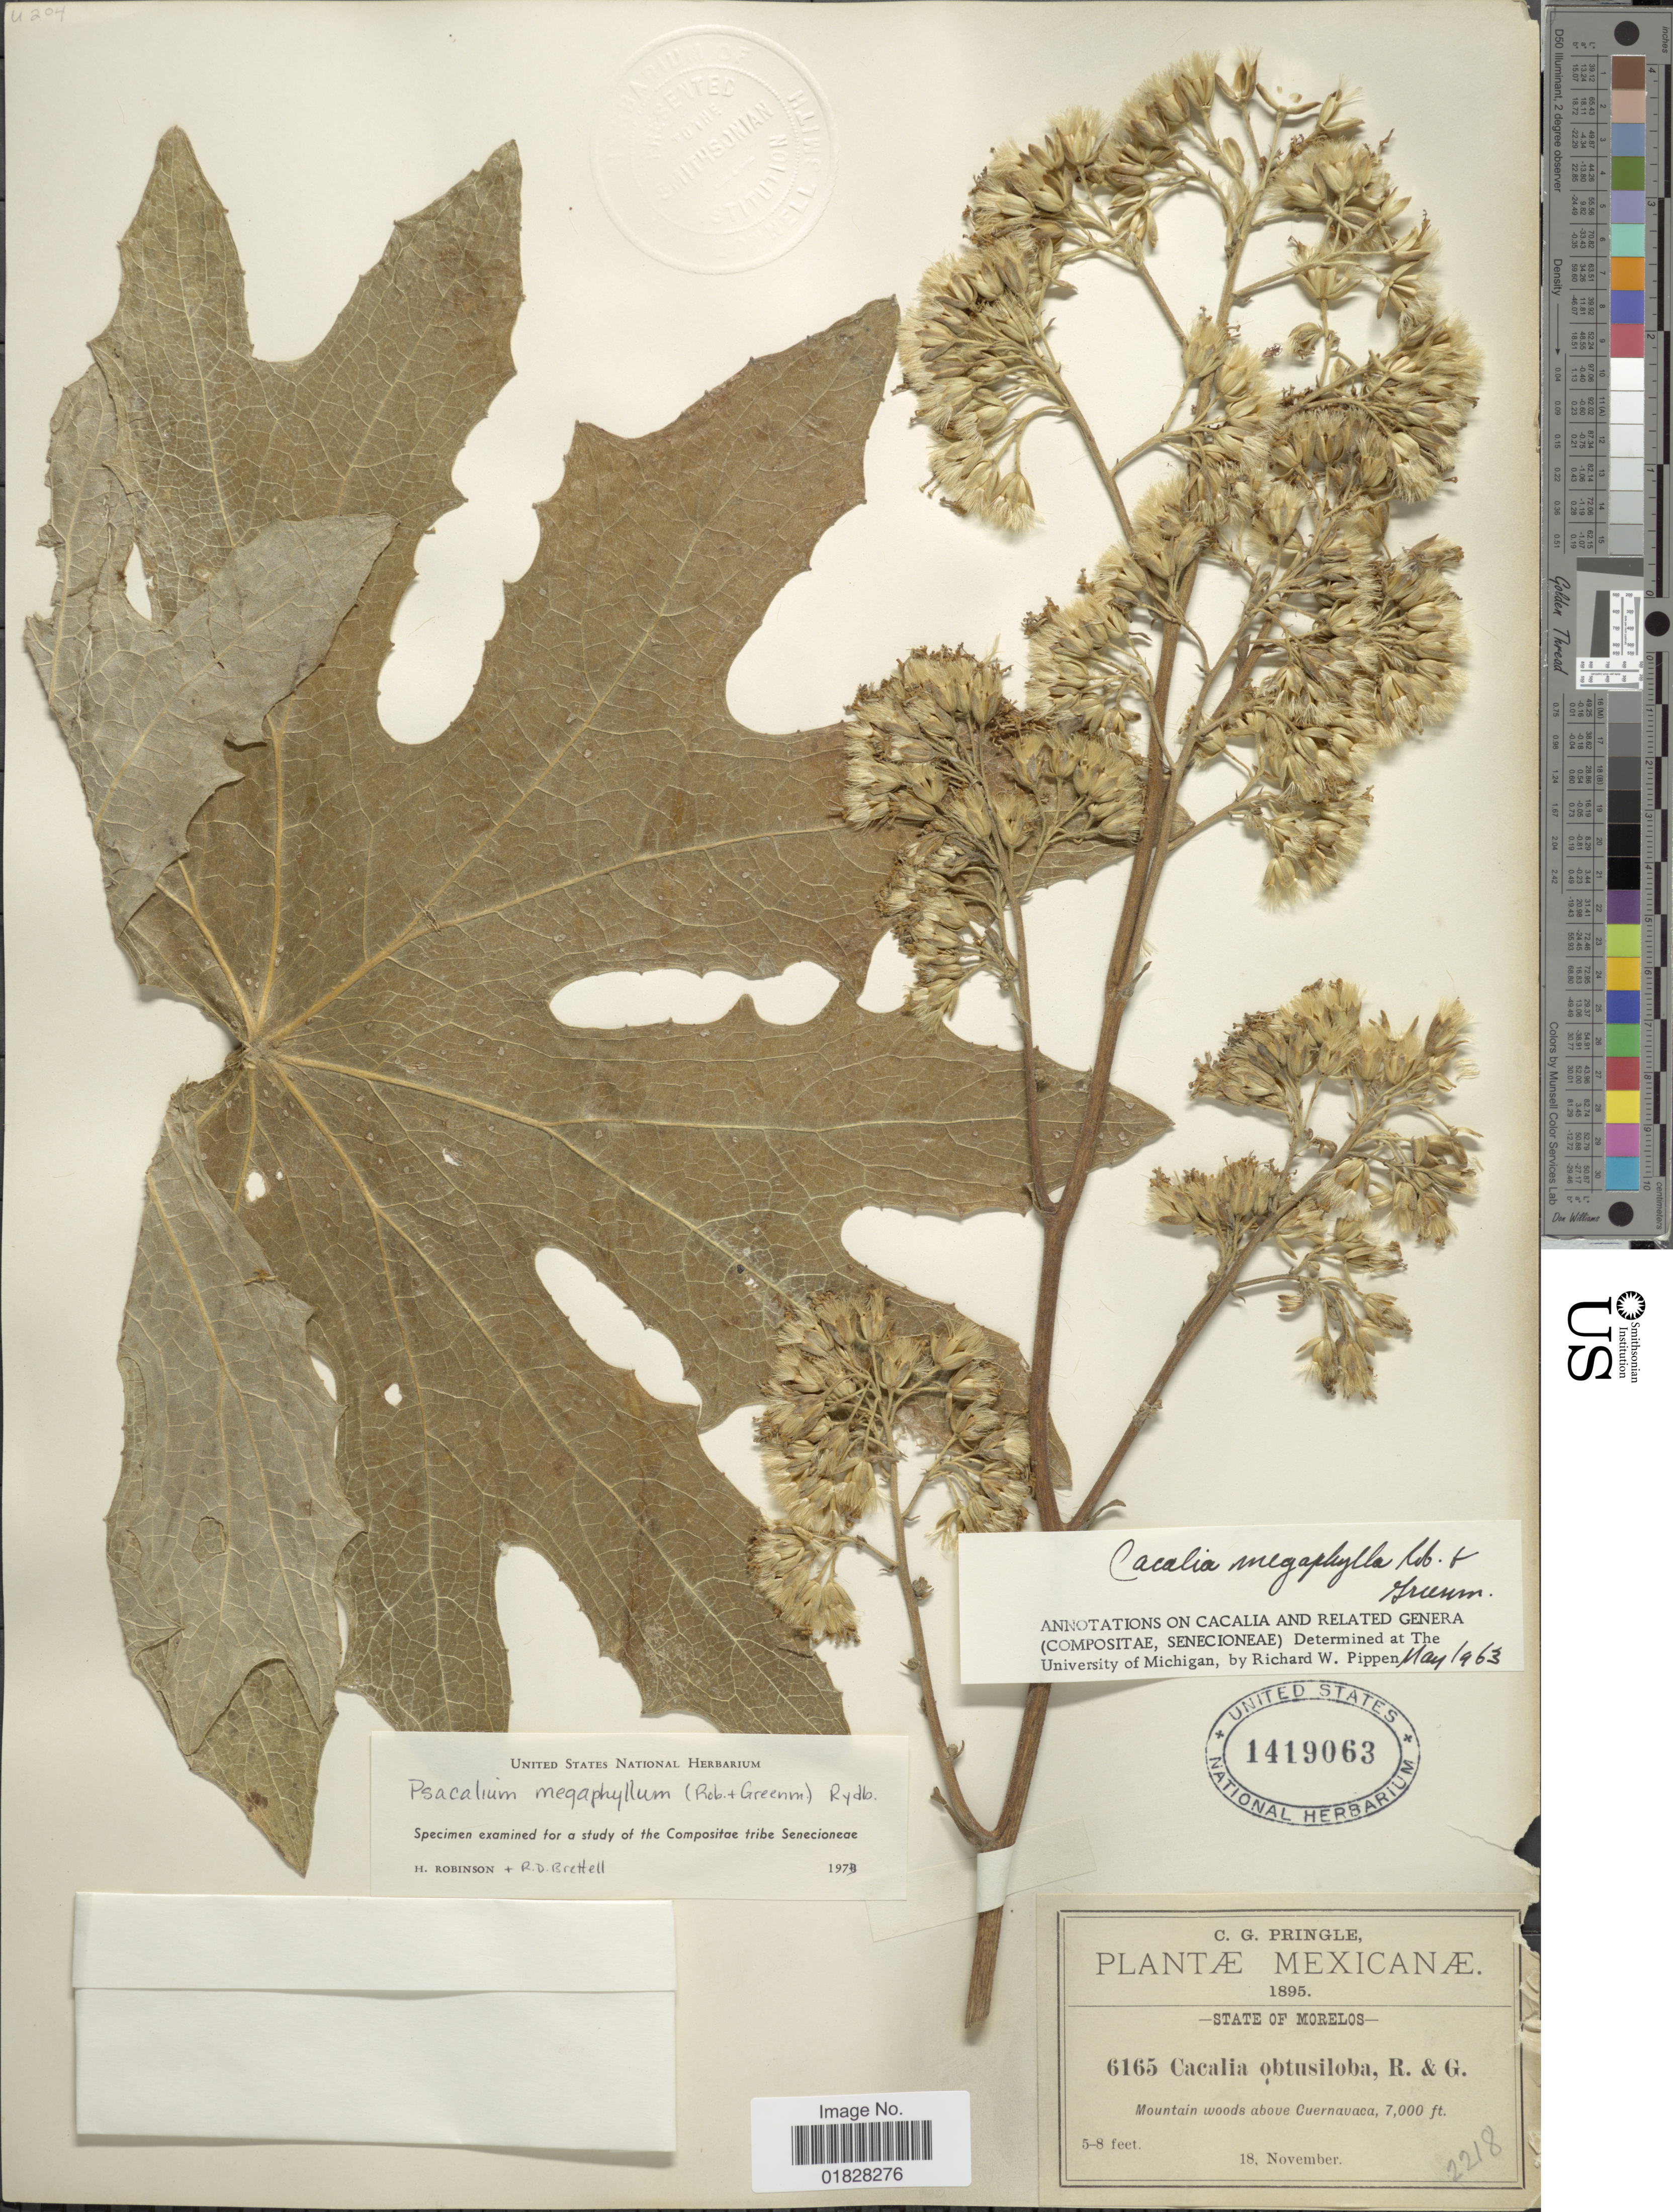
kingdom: Plantae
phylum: Tracheophyta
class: Magnoliopsida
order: Asterales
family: Asteraceae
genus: Psacalium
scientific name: Psacalium megaphyllum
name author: (B.L. Rob. & Greenm.) Rydb.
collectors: C. G. Pringle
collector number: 6165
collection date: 1895-11-18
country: Mexico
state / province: Morelos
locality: State of Morelos. Mountain woods above Cuernavaca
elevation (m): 2134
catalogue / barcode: US 1419063